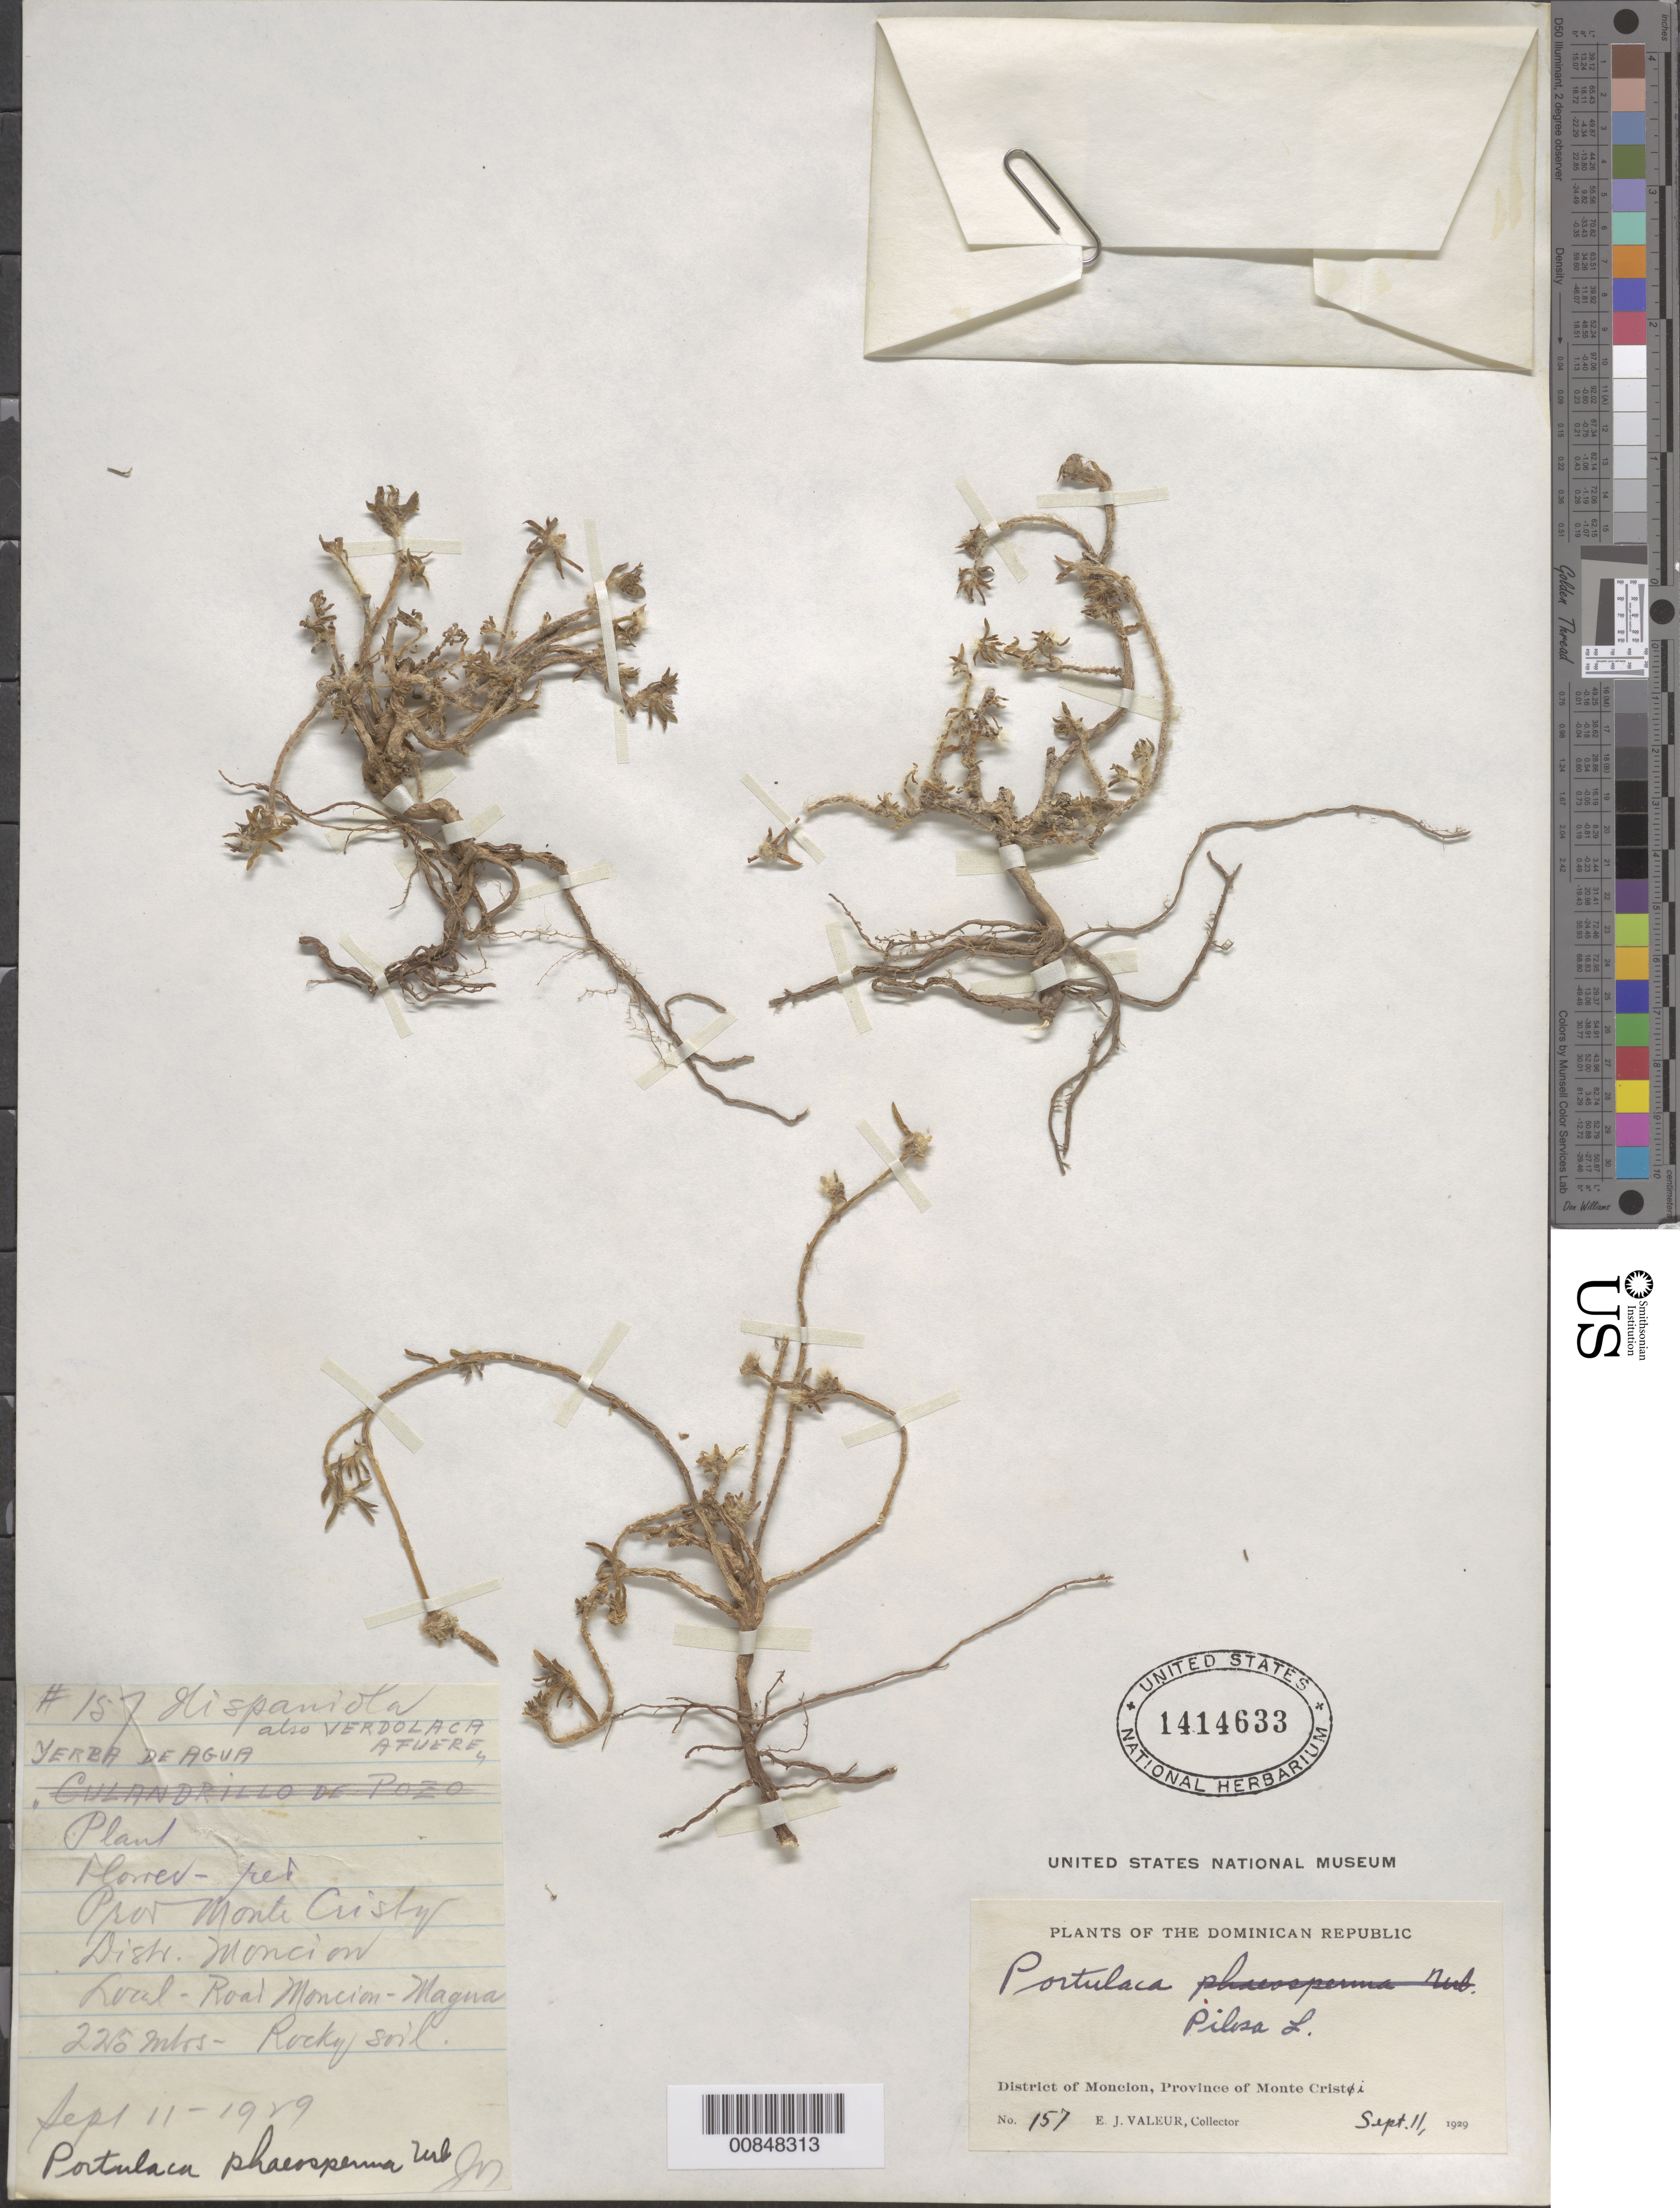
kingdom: Plantae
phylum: Tracheophyta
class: Magnoliopsida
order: Caryophyllales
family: Portulacaceae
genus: Portulaca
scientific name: Portulaca pilosa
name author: L.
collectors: E. Valeur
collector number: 157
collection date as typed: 11 Sep 1929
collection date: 1929-09-11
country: Dominican Republic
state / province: Monte Cristi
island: Hispaniola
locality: Road Monción - Magua. Distr. of Monción.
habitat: Rocky soil.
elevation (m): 225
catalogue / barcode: US 1414633